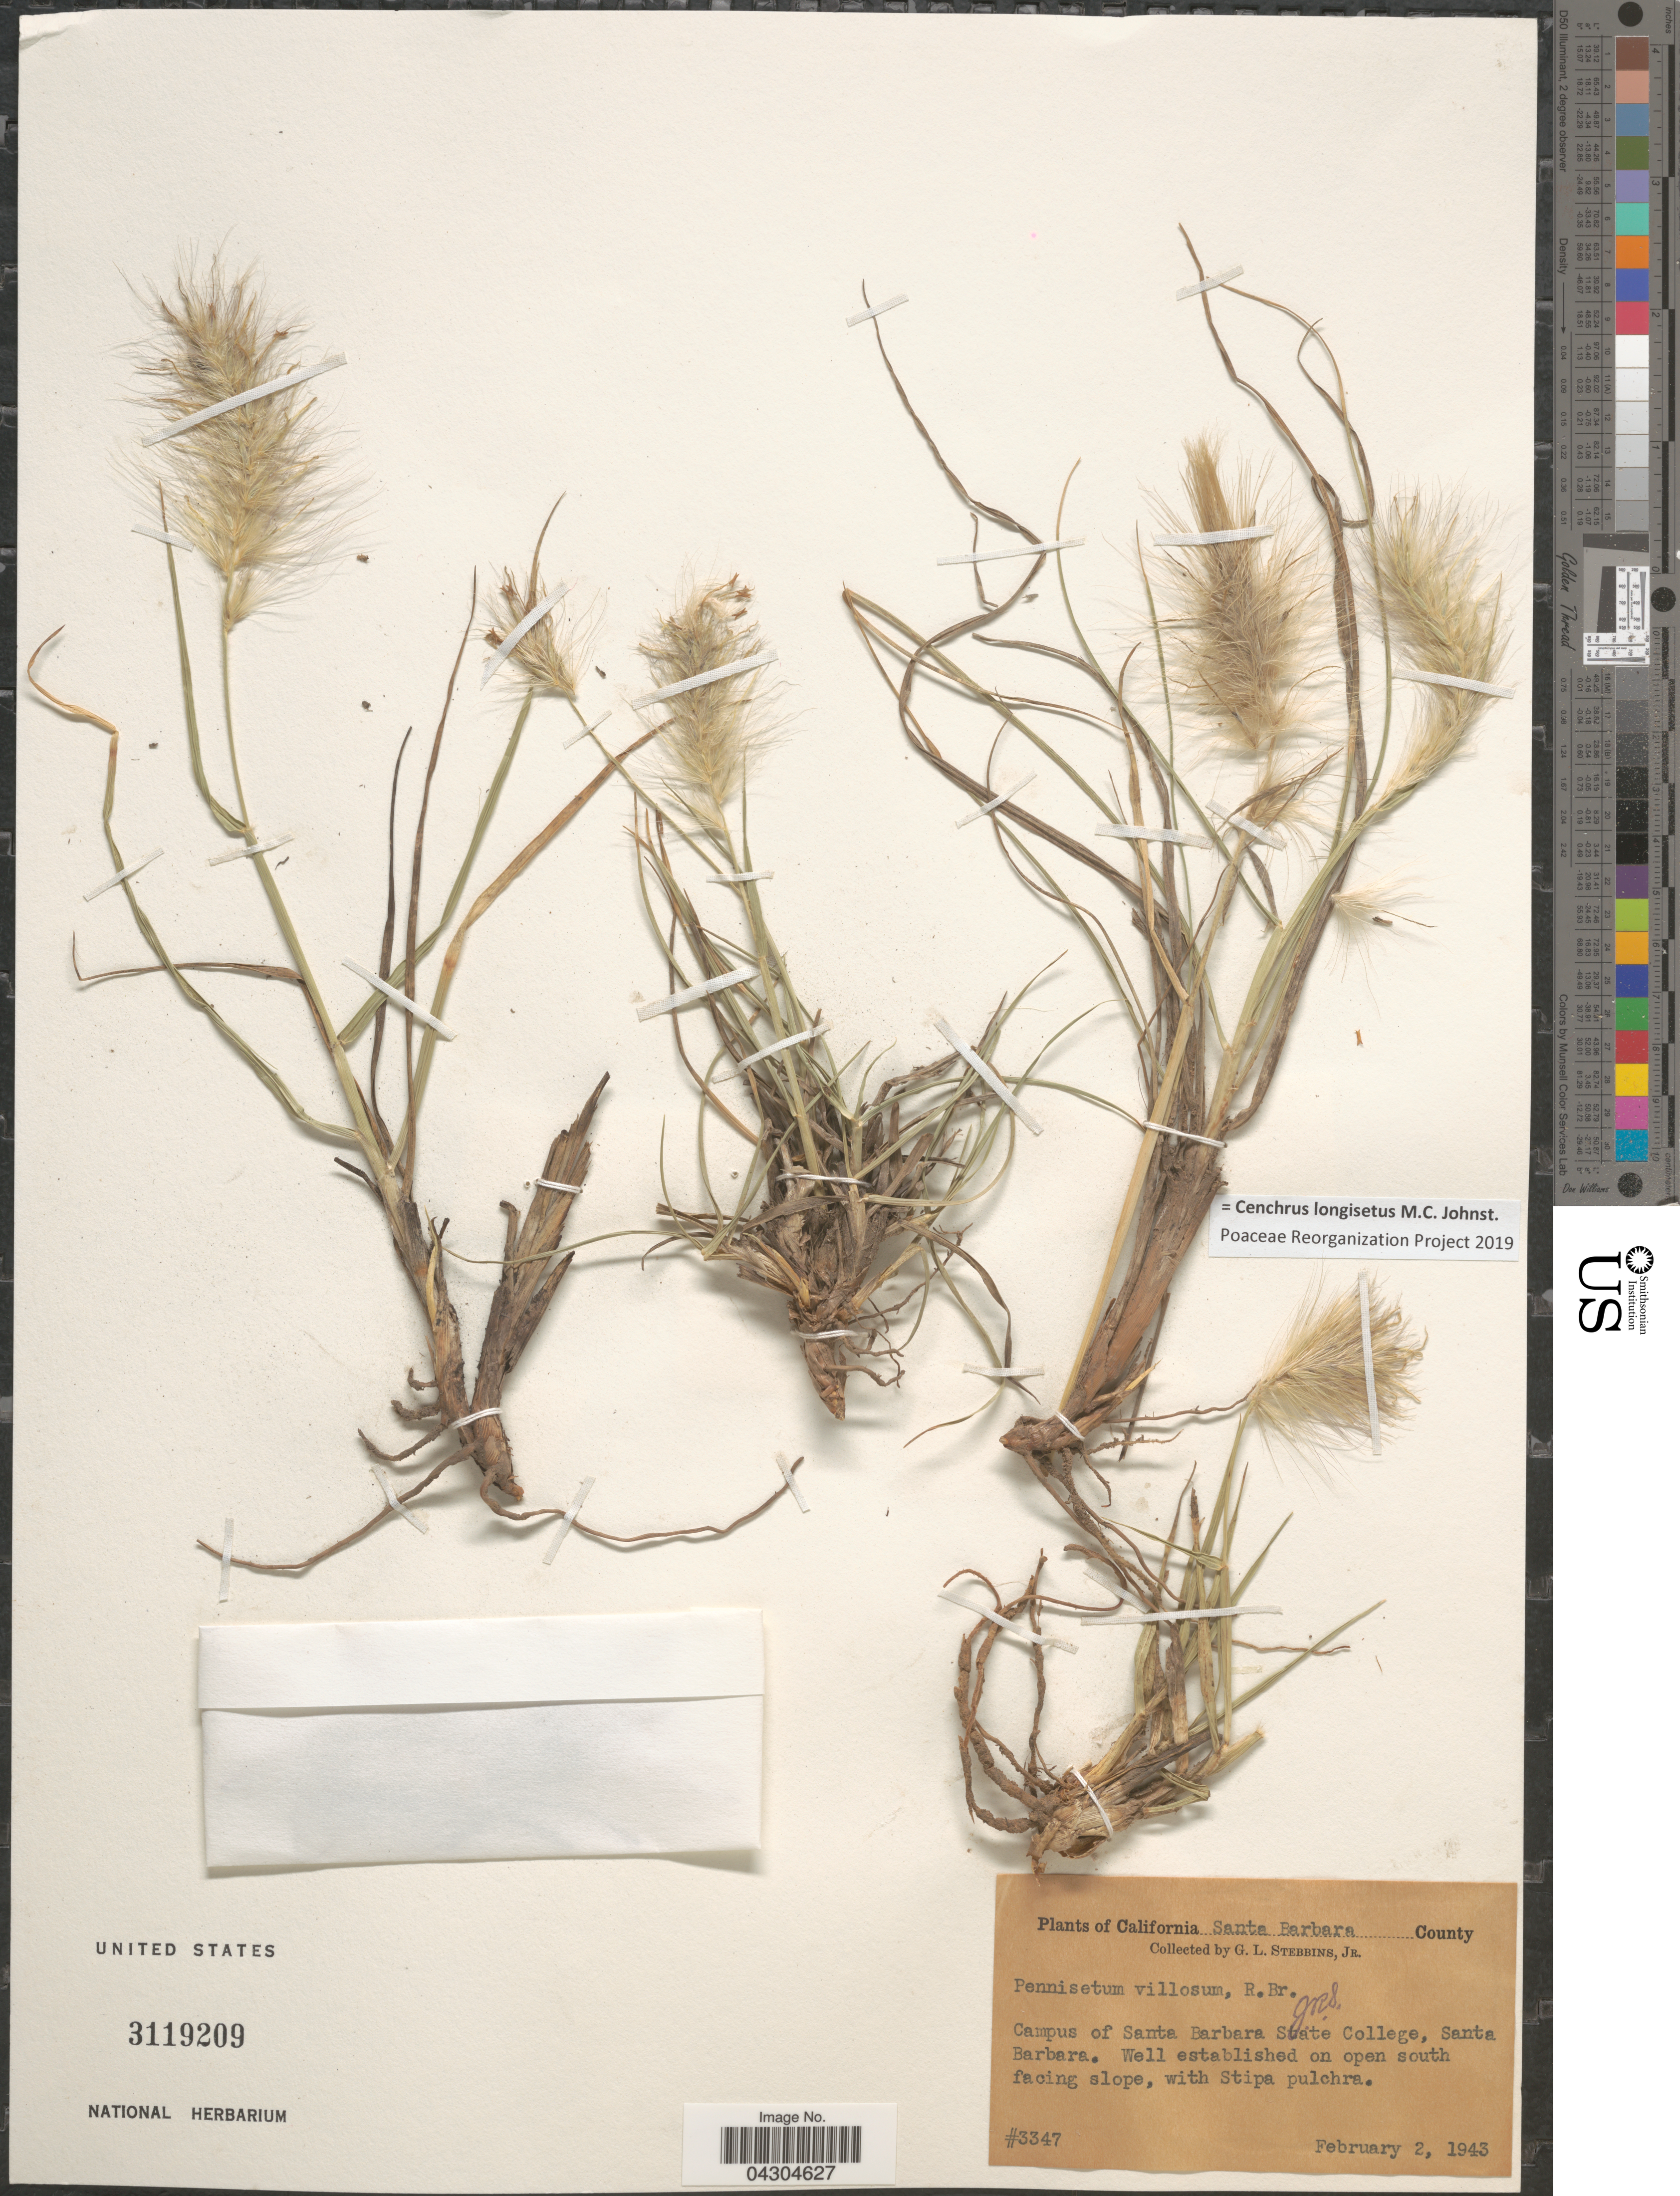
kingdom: Plantae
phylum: Tracheophyta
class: Liliopsida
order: Poales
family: Poaceae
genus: Cenchrus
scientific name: Cenchrus longisetus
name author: M.C. Johnst.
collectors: G. L. Stebbins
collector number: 3347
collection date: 1943-02-02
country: United States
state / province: California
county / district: Santa Barbara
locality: Santa Barbara County. Campus of Sana Barbara State College, Santa Barbara.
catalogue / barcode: US 3119209